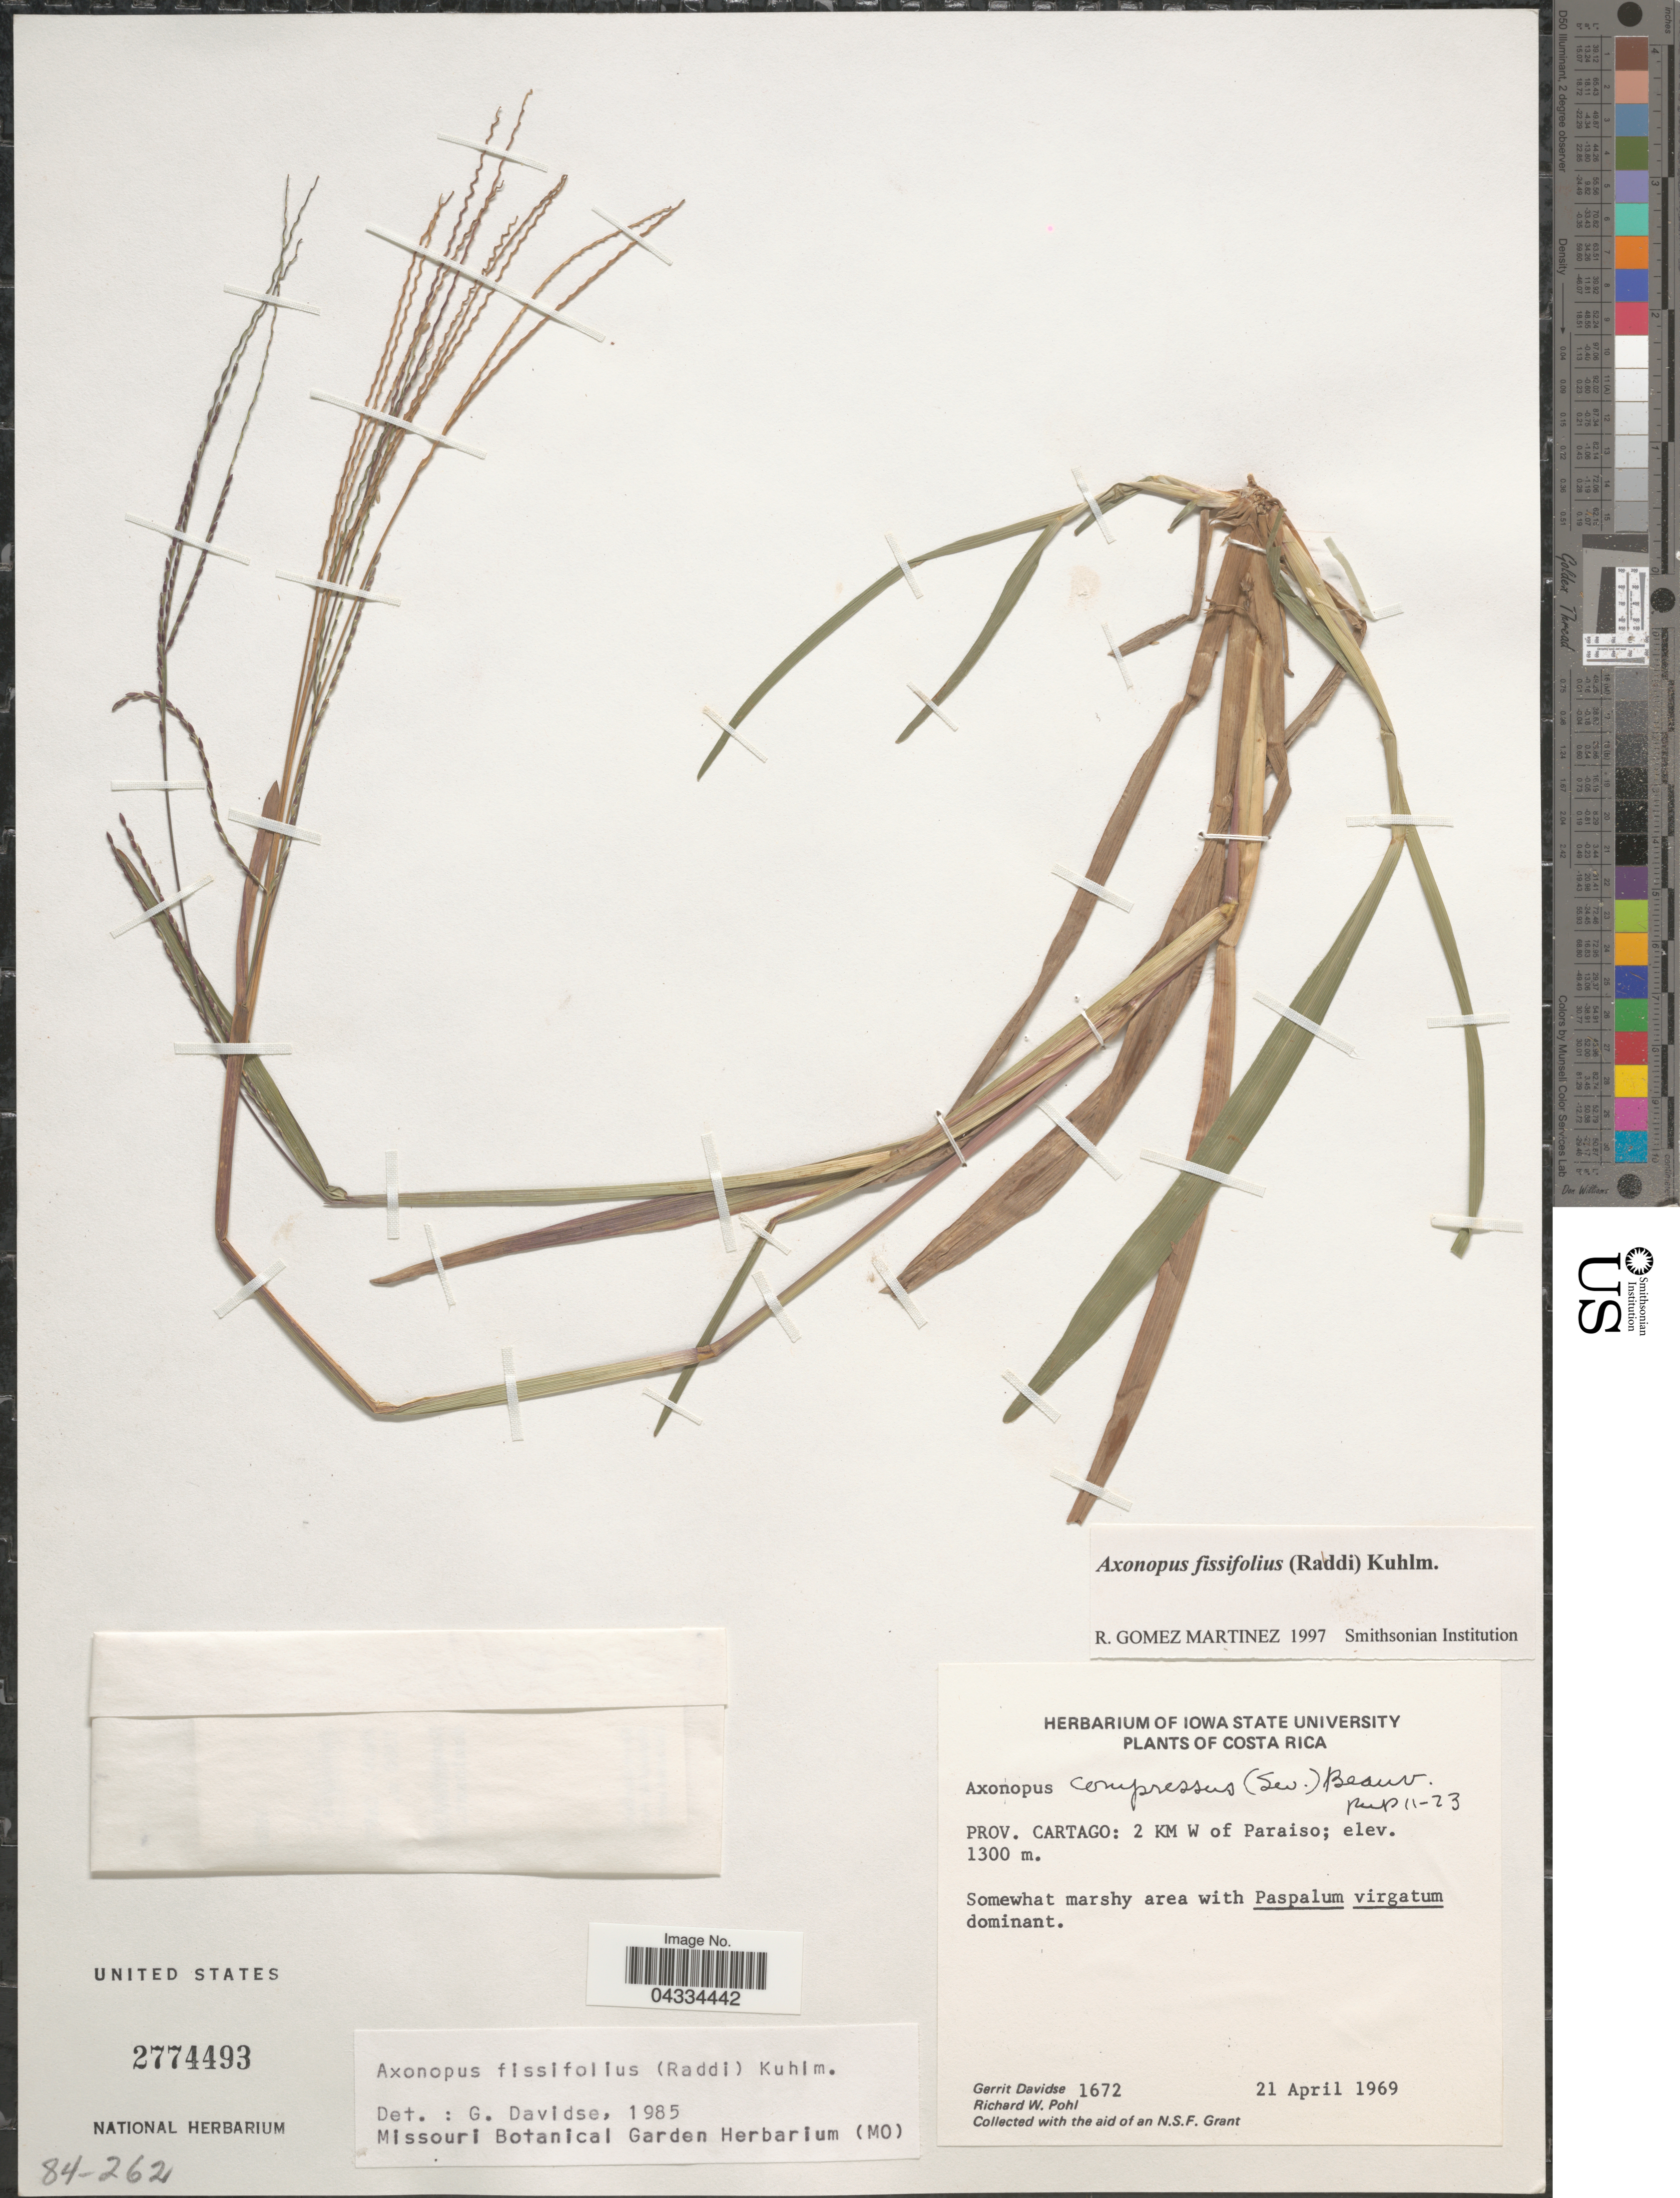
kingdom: Plantae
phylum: Tracheophyta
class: Liliopsida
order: Poales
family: Poaceae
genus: Axonopus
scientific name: Axonopus fissifolius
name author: (Raddi) Kuhlm.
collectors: G. Davidse & R. W. Pohl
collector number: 1672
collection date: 1969-04-21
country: Costa Rica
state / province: Cartago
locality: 2 KM W of Paraiso.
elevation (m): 1300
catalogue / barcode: US 2774493